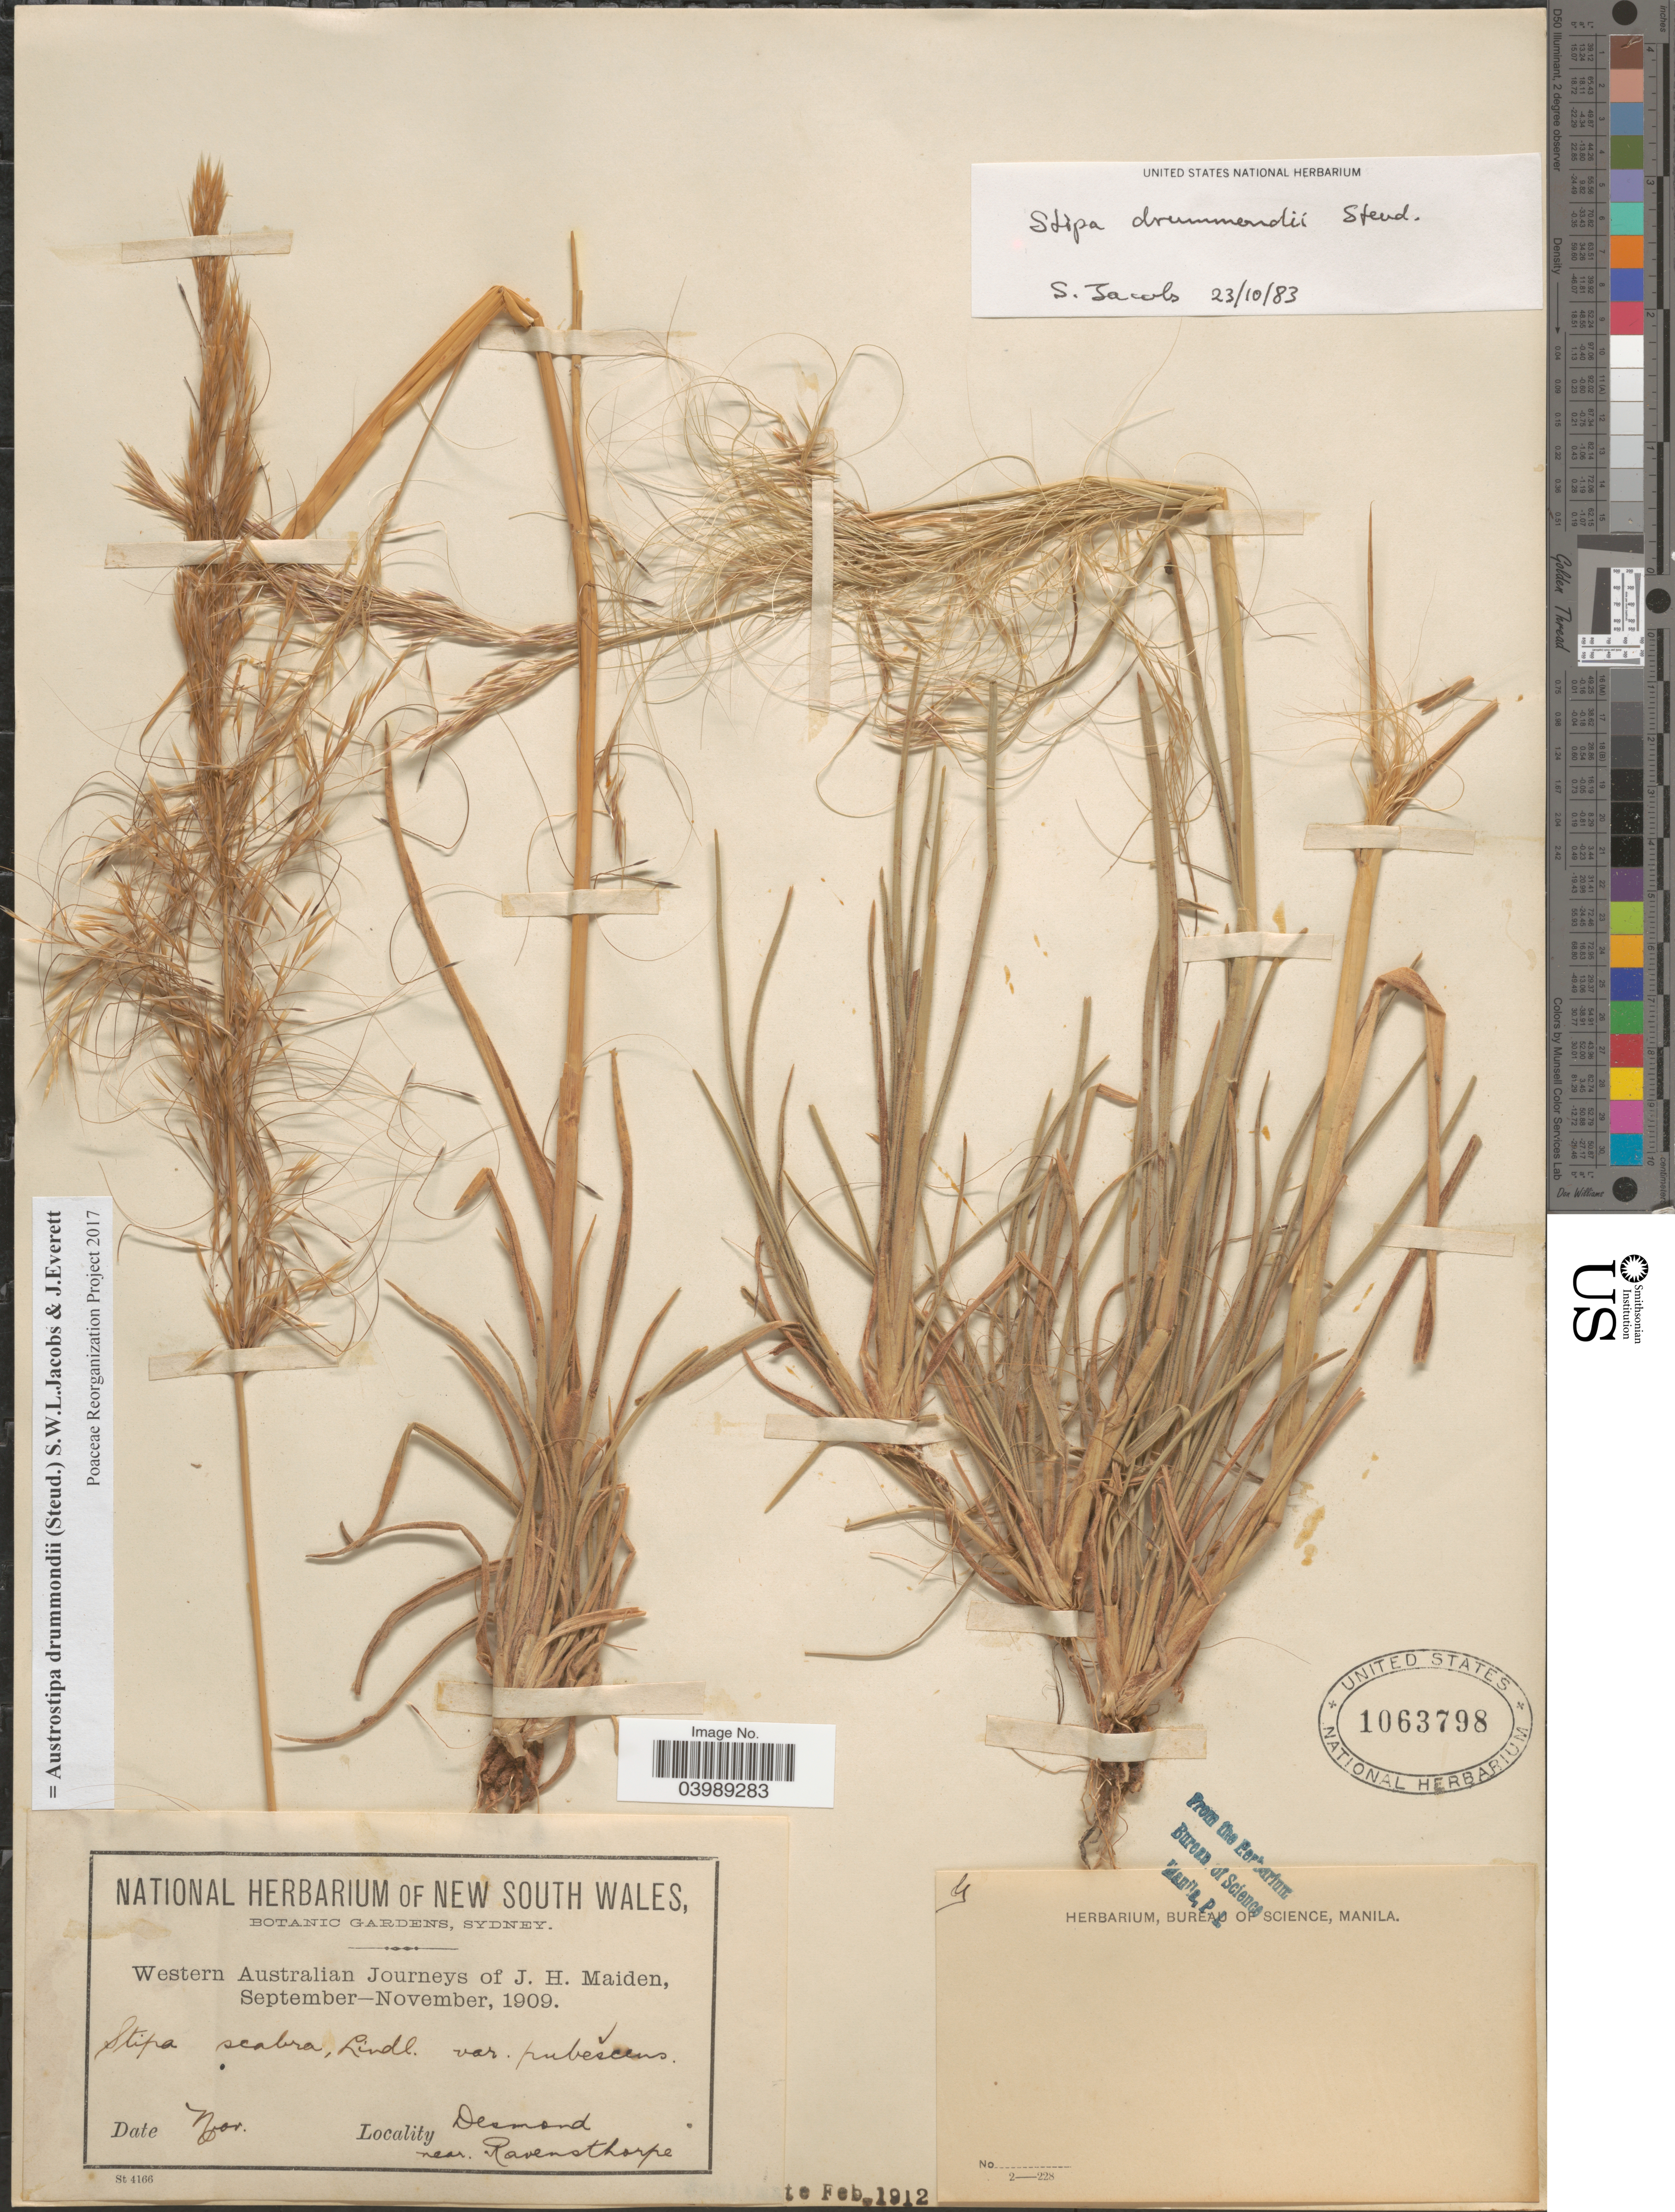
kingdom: Plantae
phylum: Tracheophyta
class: Liliopsida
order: Poales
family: Poaceae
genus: Austrostipa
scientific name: Austrostipa drummondii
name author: (Steud.) S.W.L. Jacobs & J. Everett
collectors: J. Maiden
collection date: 1909-11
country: Australia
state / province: Western Australia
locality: Desmond near Ravensthorpe.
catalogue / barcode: US 1063798